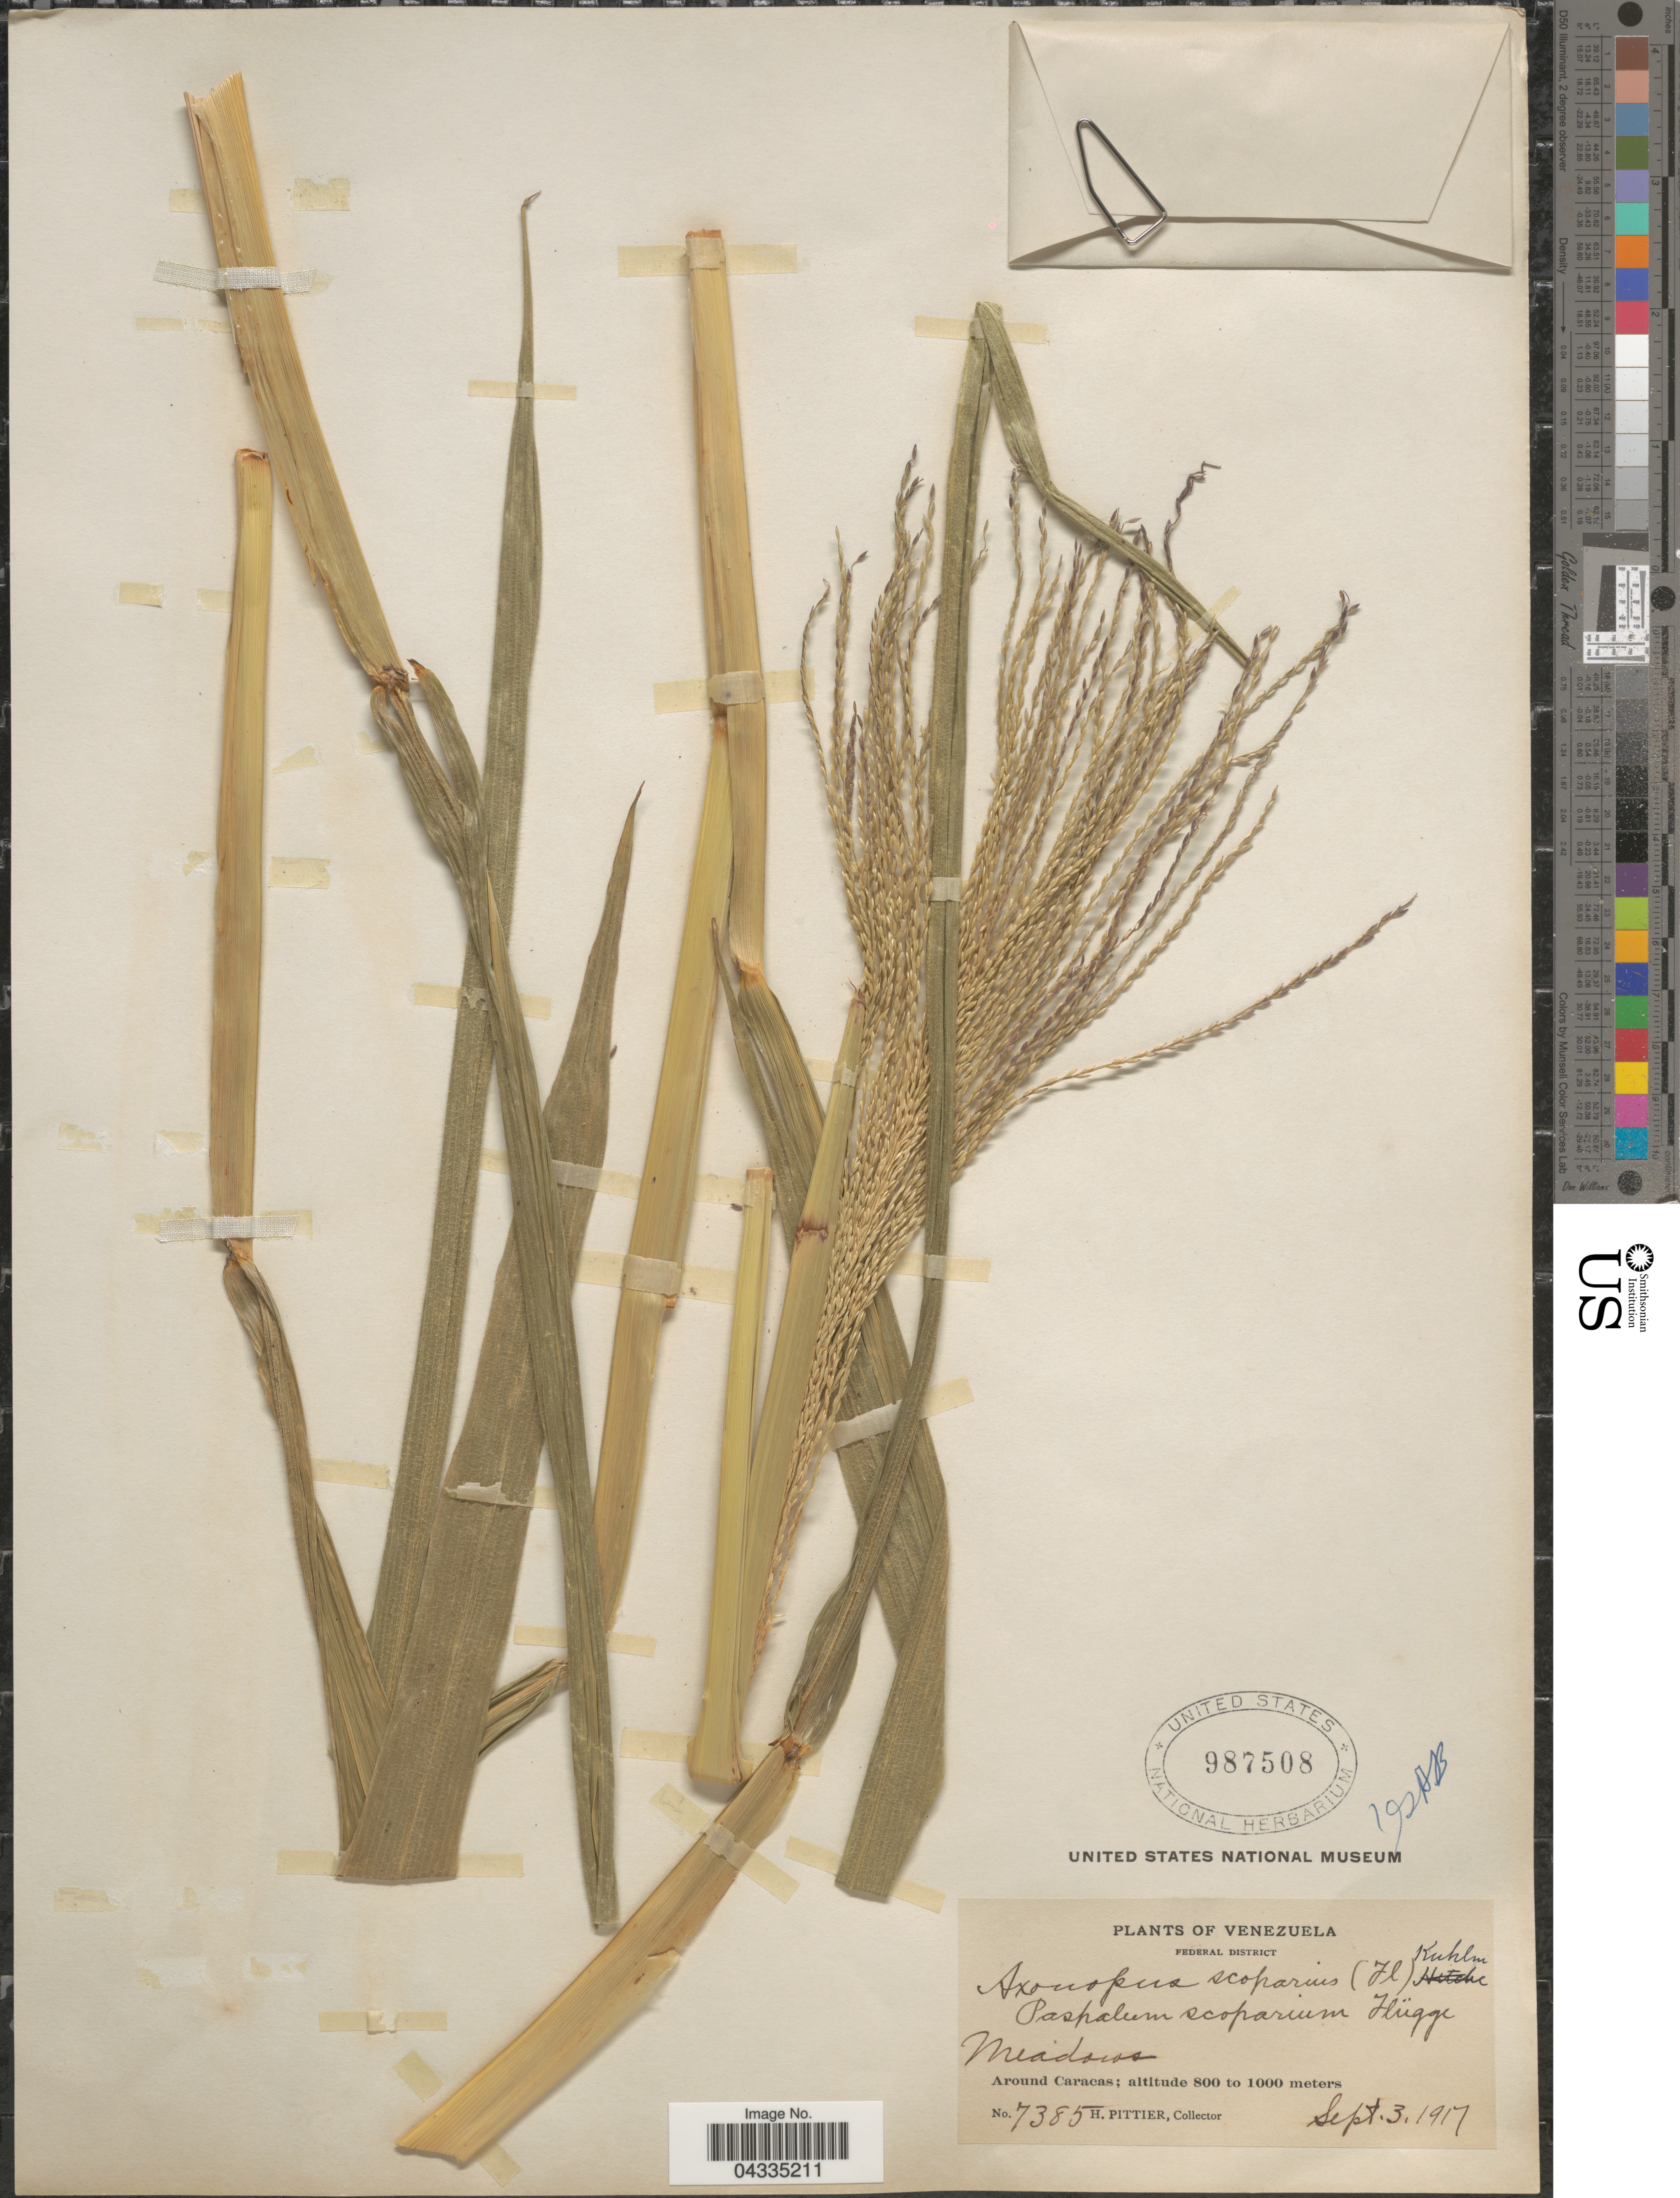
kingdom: Plantae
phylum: Tracheophyta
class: Liliopsida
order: Poales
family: Poaceae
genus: Axonopus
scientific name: Axonopus scoparius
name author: (Flüggé) Kuhlm.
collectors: H. F. Pittier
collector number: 7385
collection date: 1917-09-03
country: Venezuela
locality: Federal District. Meadows. Around Caracas.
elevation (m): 800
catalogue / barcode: US 987508